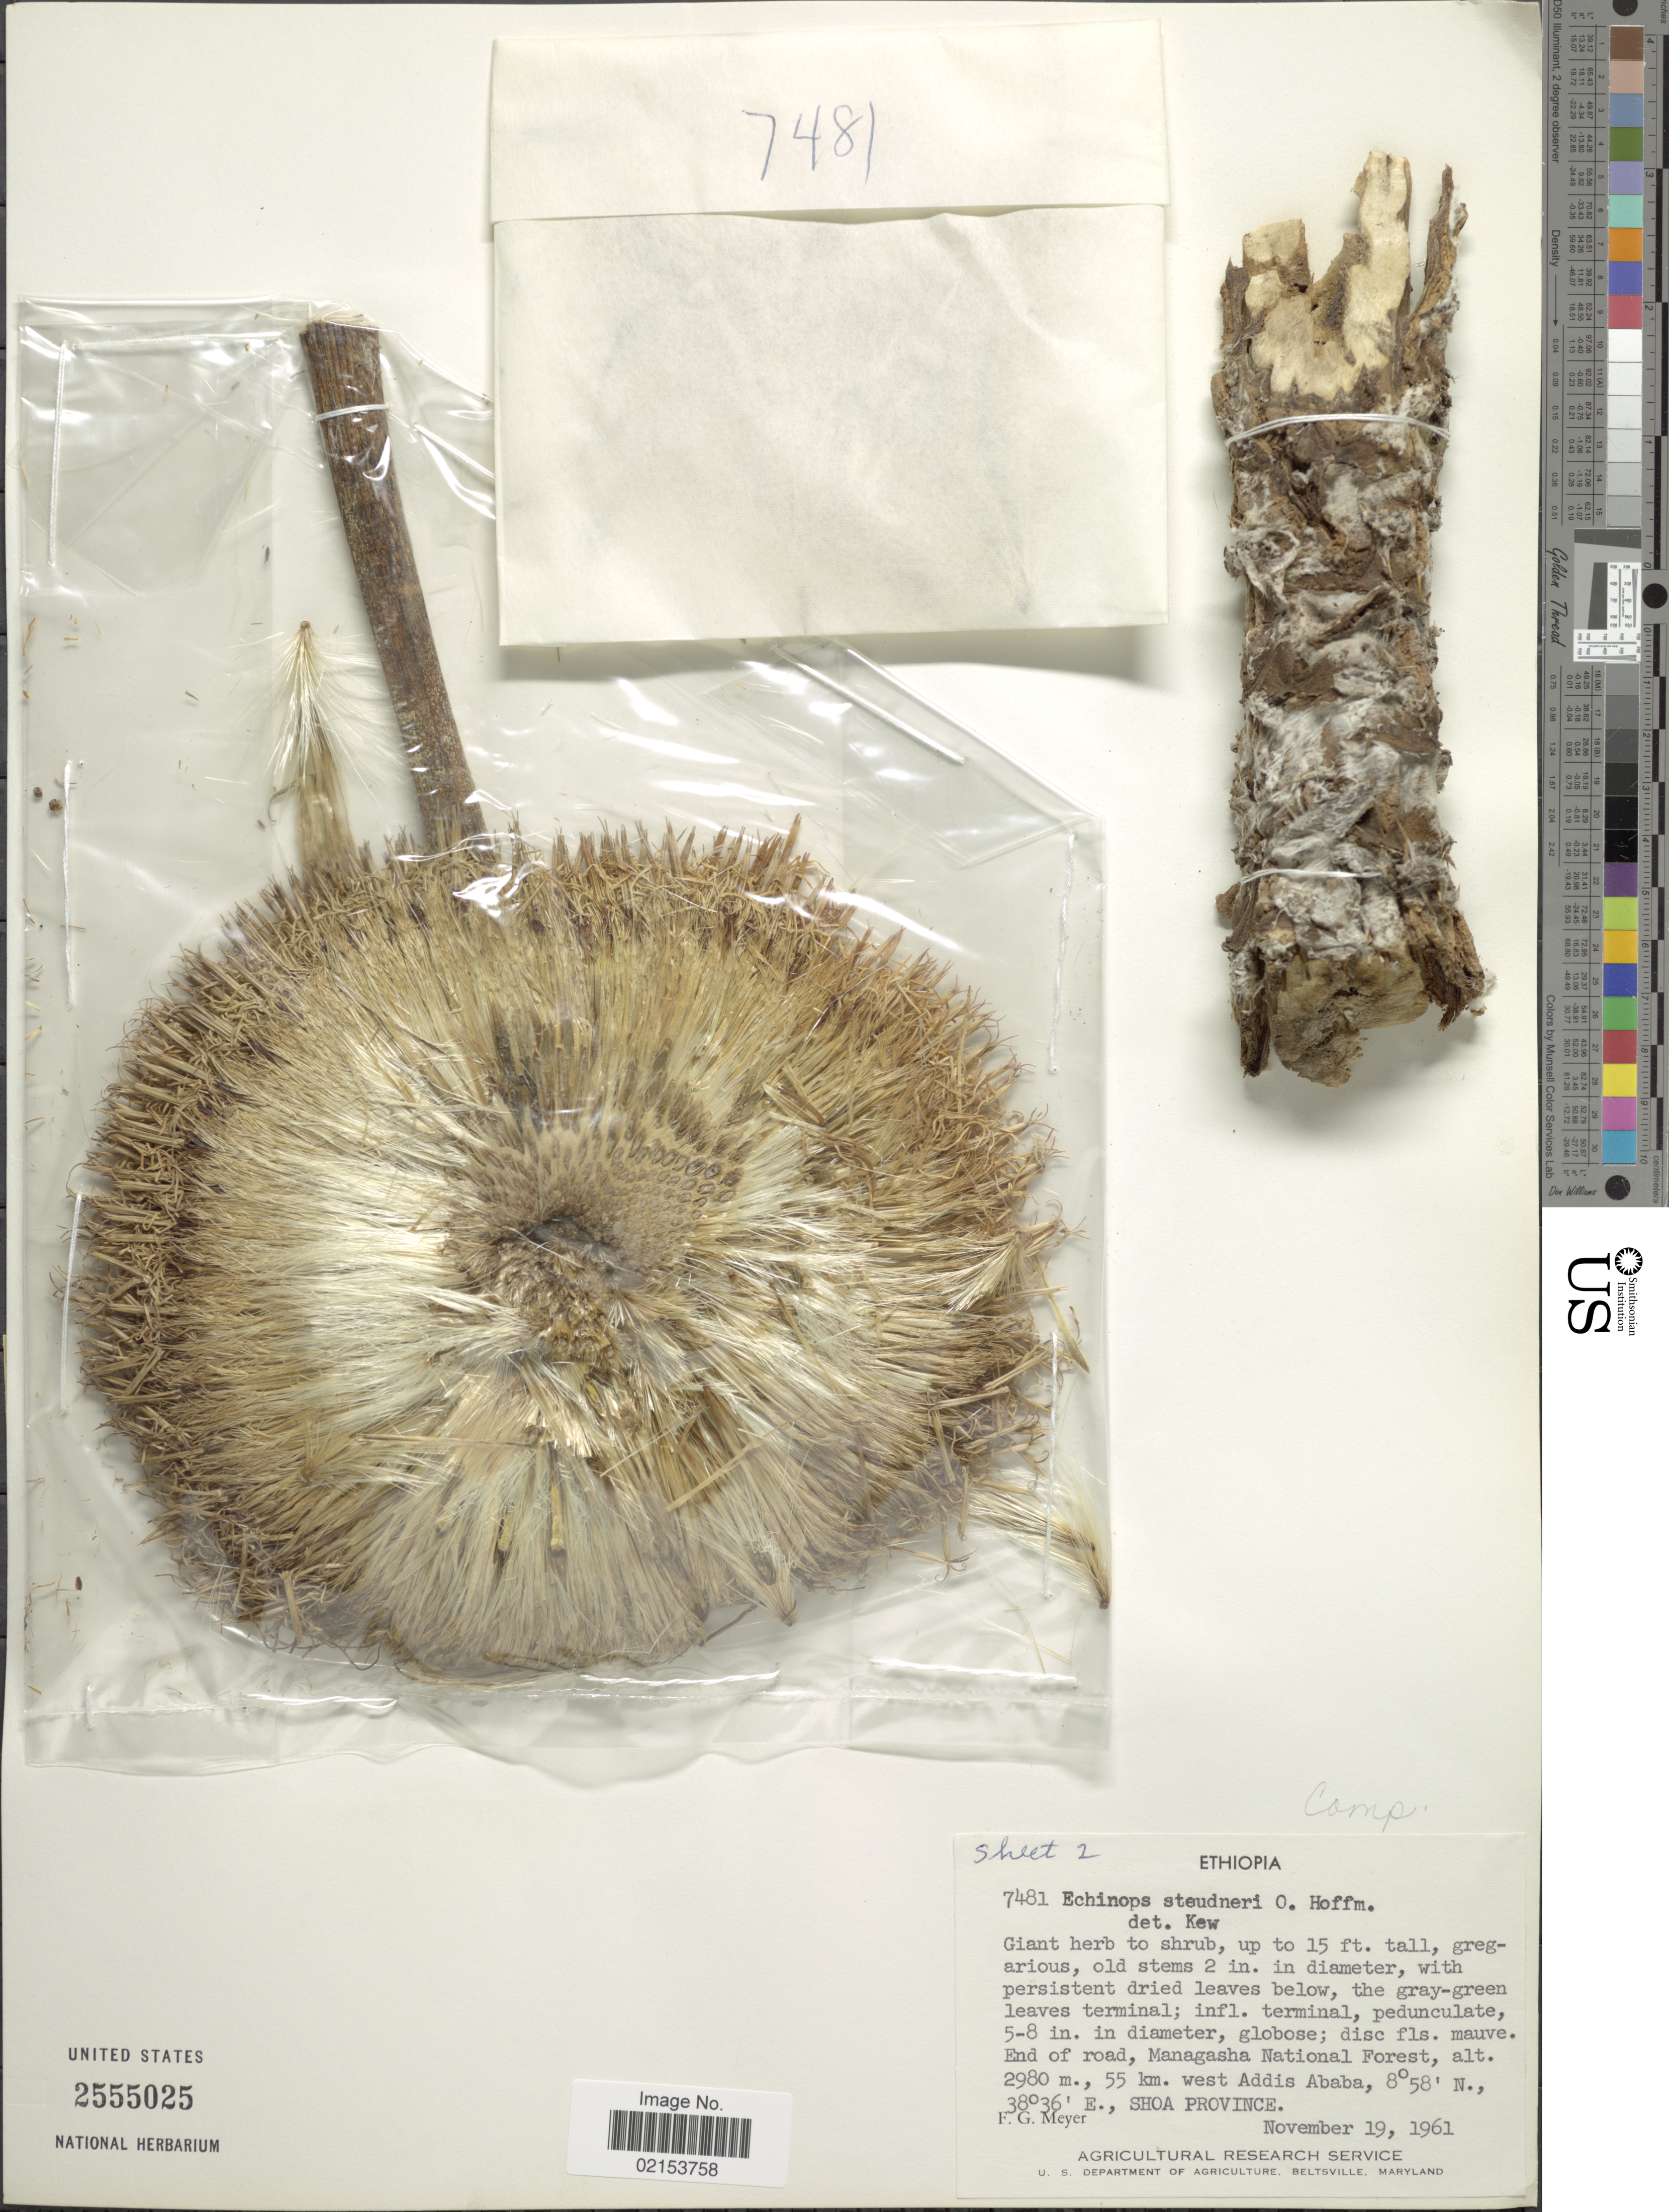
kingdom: Plantae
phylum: Tracheophyta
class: Magnoliopsida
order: Asterales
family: Asteraceae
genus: Echinops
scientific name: Echinops steudneri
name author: O. Hoffm.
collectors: F. G. Meyer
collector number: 7481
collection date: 1961-11-19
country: Ethiopia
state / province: Addis Ababa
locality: End of road, Managasha National Forest. 55 km west Addis Ababa, Shoa Province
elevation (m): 2980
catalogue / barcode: US 2555025